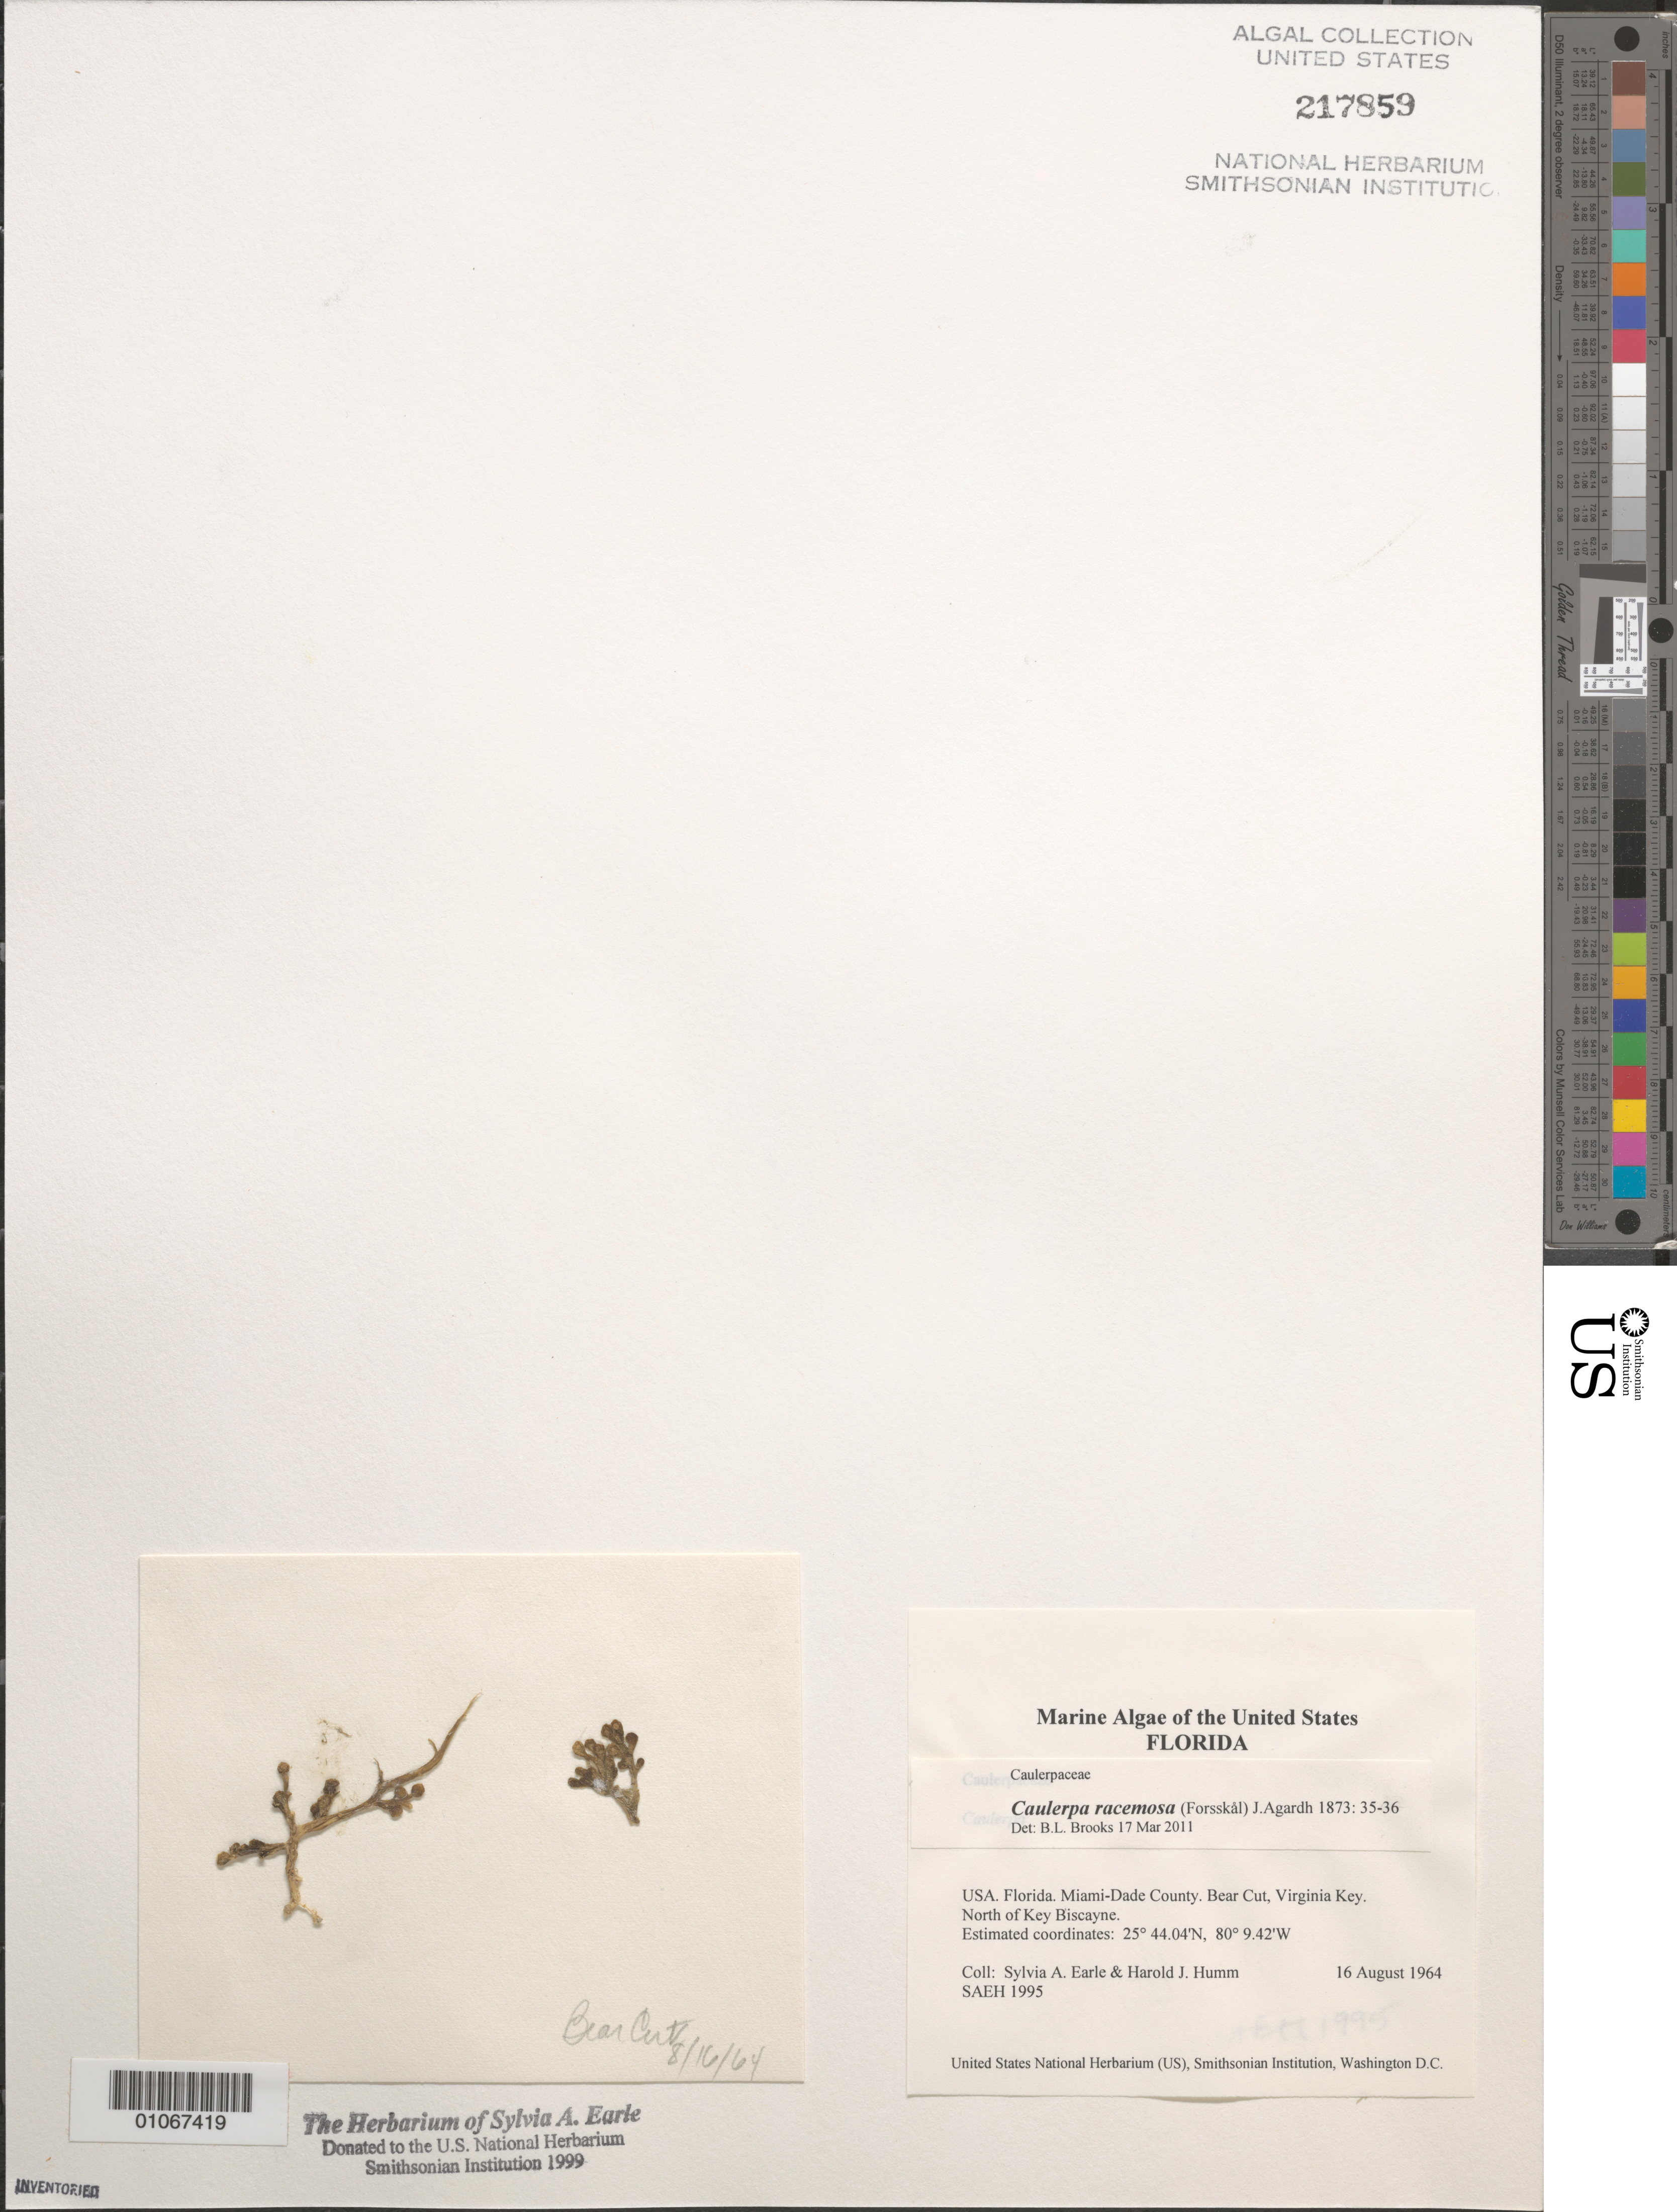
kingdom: Plantae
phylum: Chlorophyta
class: Ulvophyceae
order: Bryopsidales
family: Caulerpaceae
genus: Caulerpa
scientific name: Caulerpa racemosa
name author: (Forssk.) J. Agardh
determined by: Brooks, B. L., (BOT), Smithsonian Institution - National Museum of Natural History (UNITED STATES)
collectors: S. A. Earle & H. J. Humm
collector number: SAEH 1995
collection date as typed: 16 Aug 1964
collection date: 1964-08-16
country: United States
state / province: Florida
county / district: Miami-Dade County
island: Virginia Key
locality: Bear Cut, north of Key Biscayne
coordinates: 25 44.04'N, 80 9.42'W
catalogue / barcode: US 217859